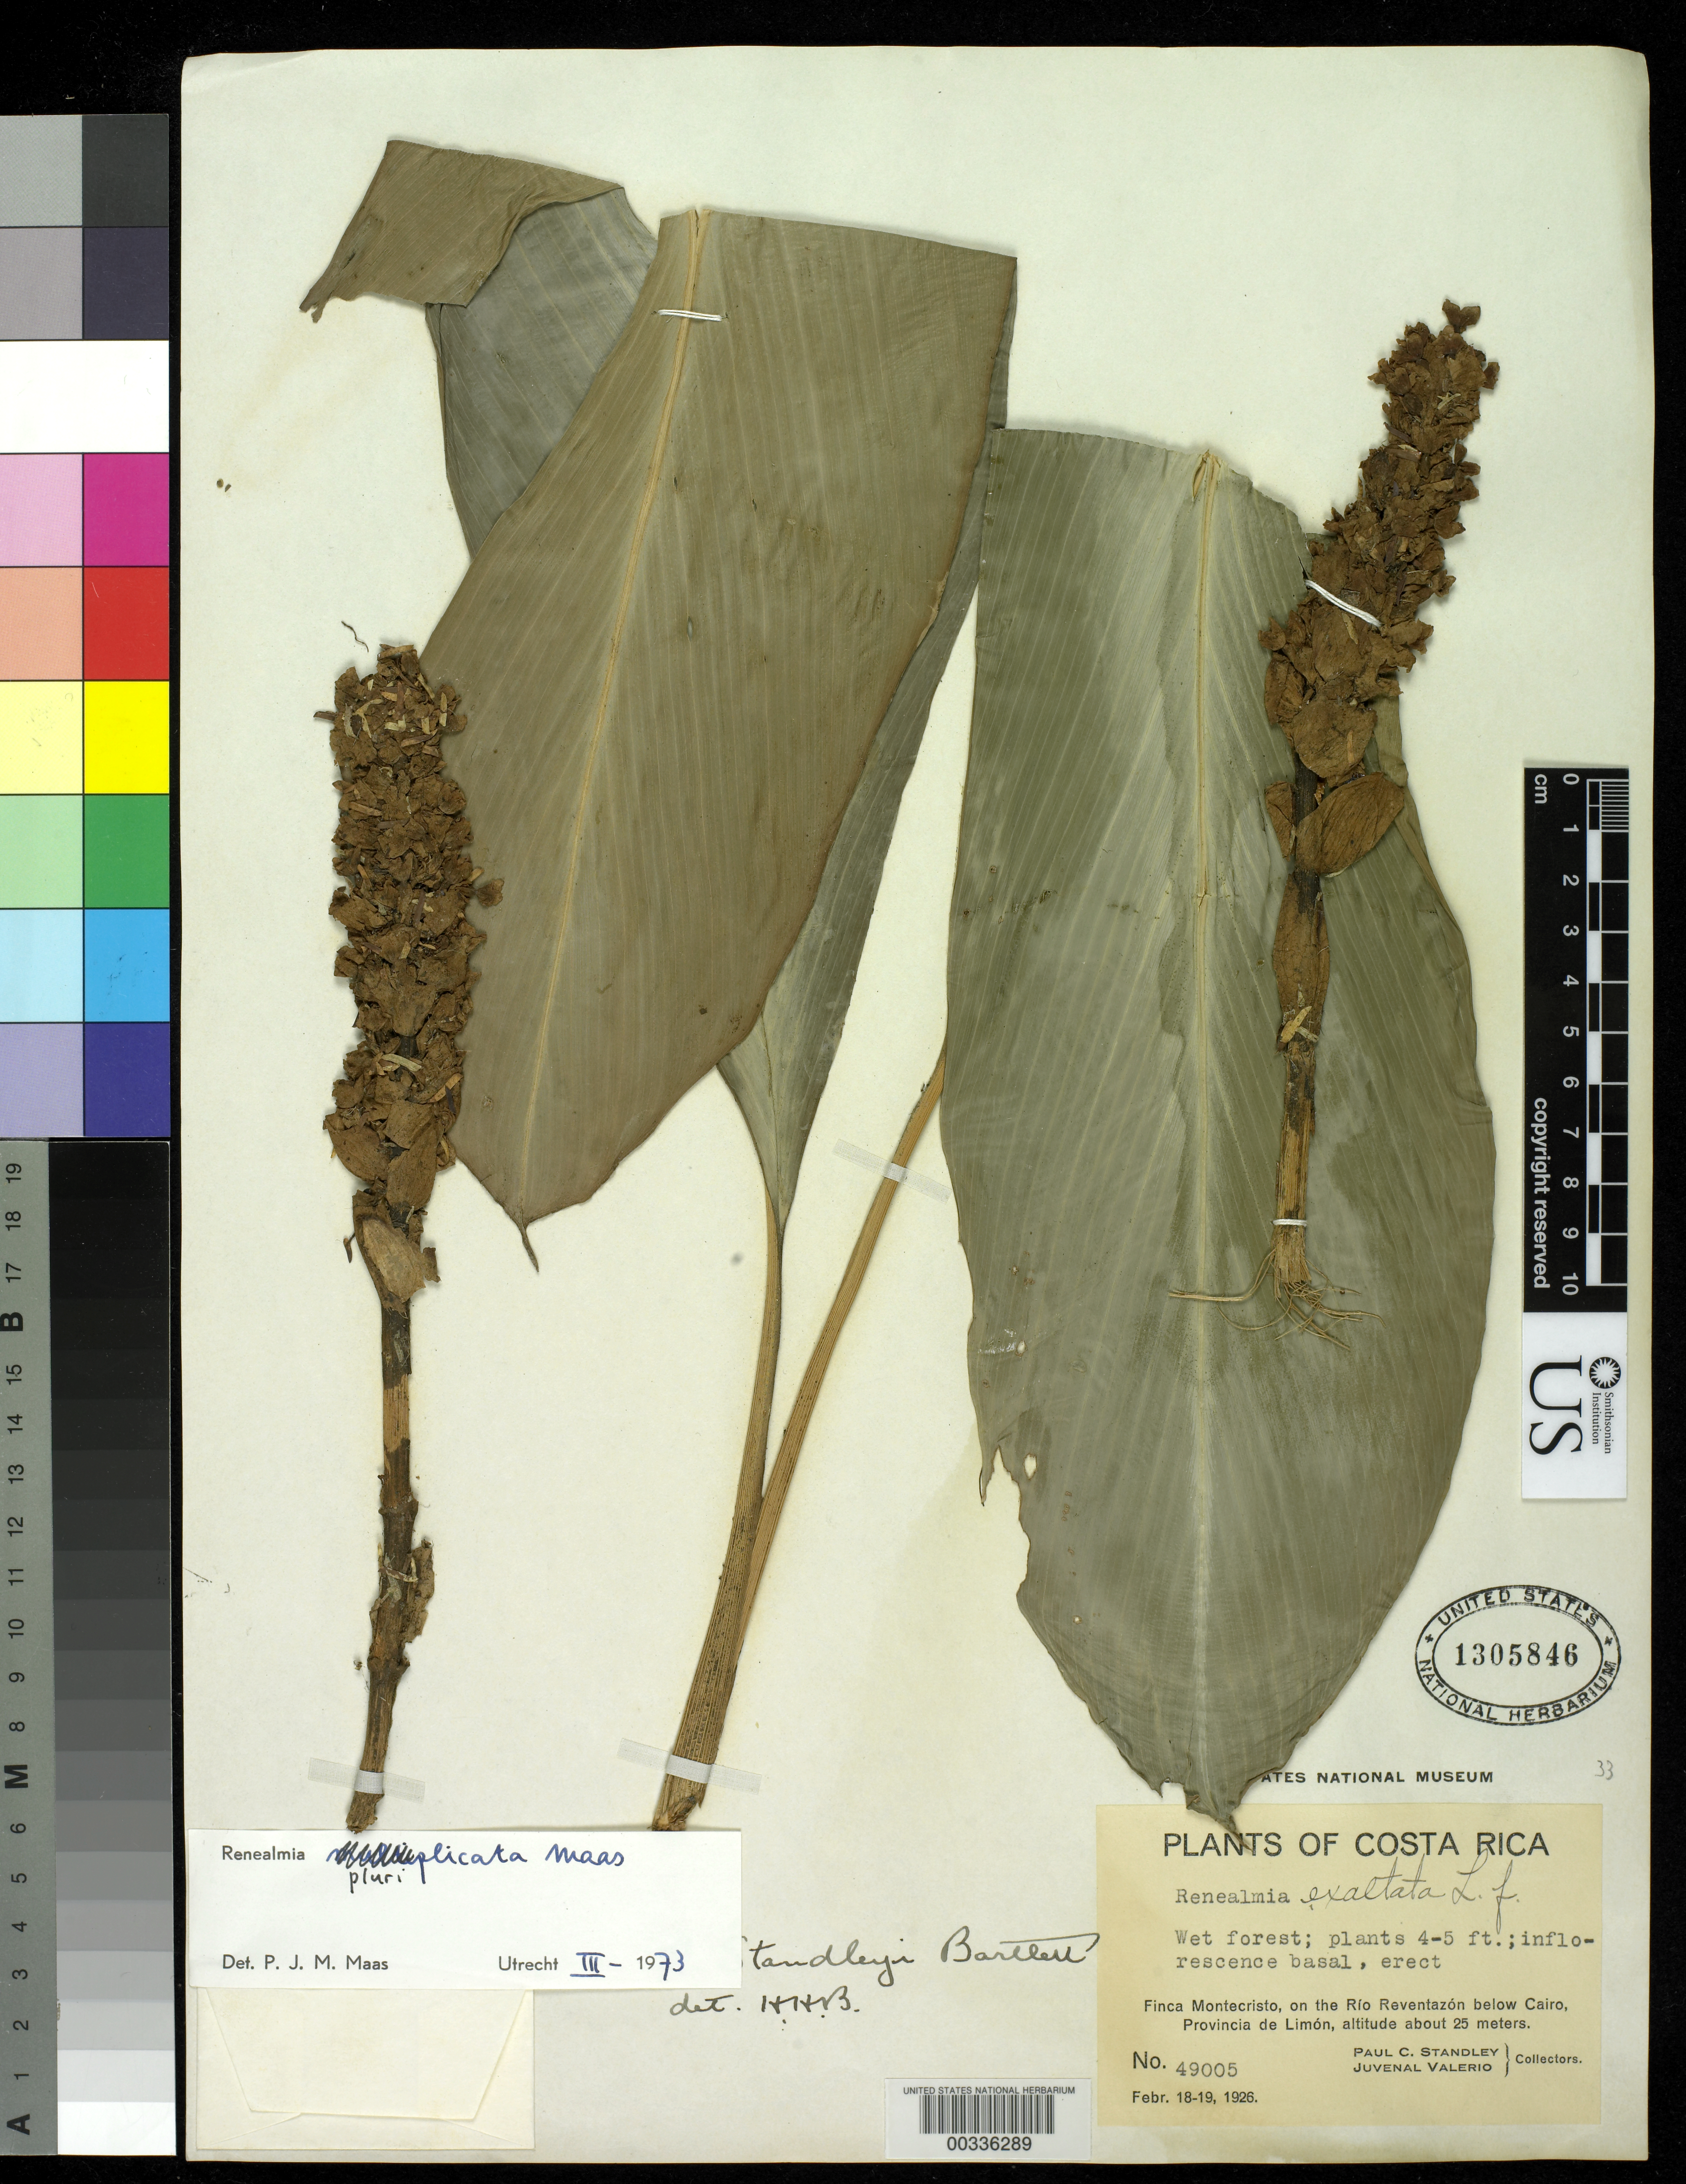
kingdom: Plantae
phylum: Tracheophyta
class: Liliopsida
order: Zingiberales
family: Zingiberaceae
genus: Renealmia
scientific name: Renealmia pluriplicata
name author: Maas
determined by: Maas, Paul J. M.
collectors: P. C. Standley & J. Valerio R.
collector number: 49005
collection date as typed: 18 Feb 1926 to 19 Feb 1926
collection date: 1926-02-18/1926-02-19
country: Costa Rica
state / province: Limón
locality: Finca montecristo, on rio reventazon below cairo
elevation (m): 25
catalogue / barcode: US 1305846